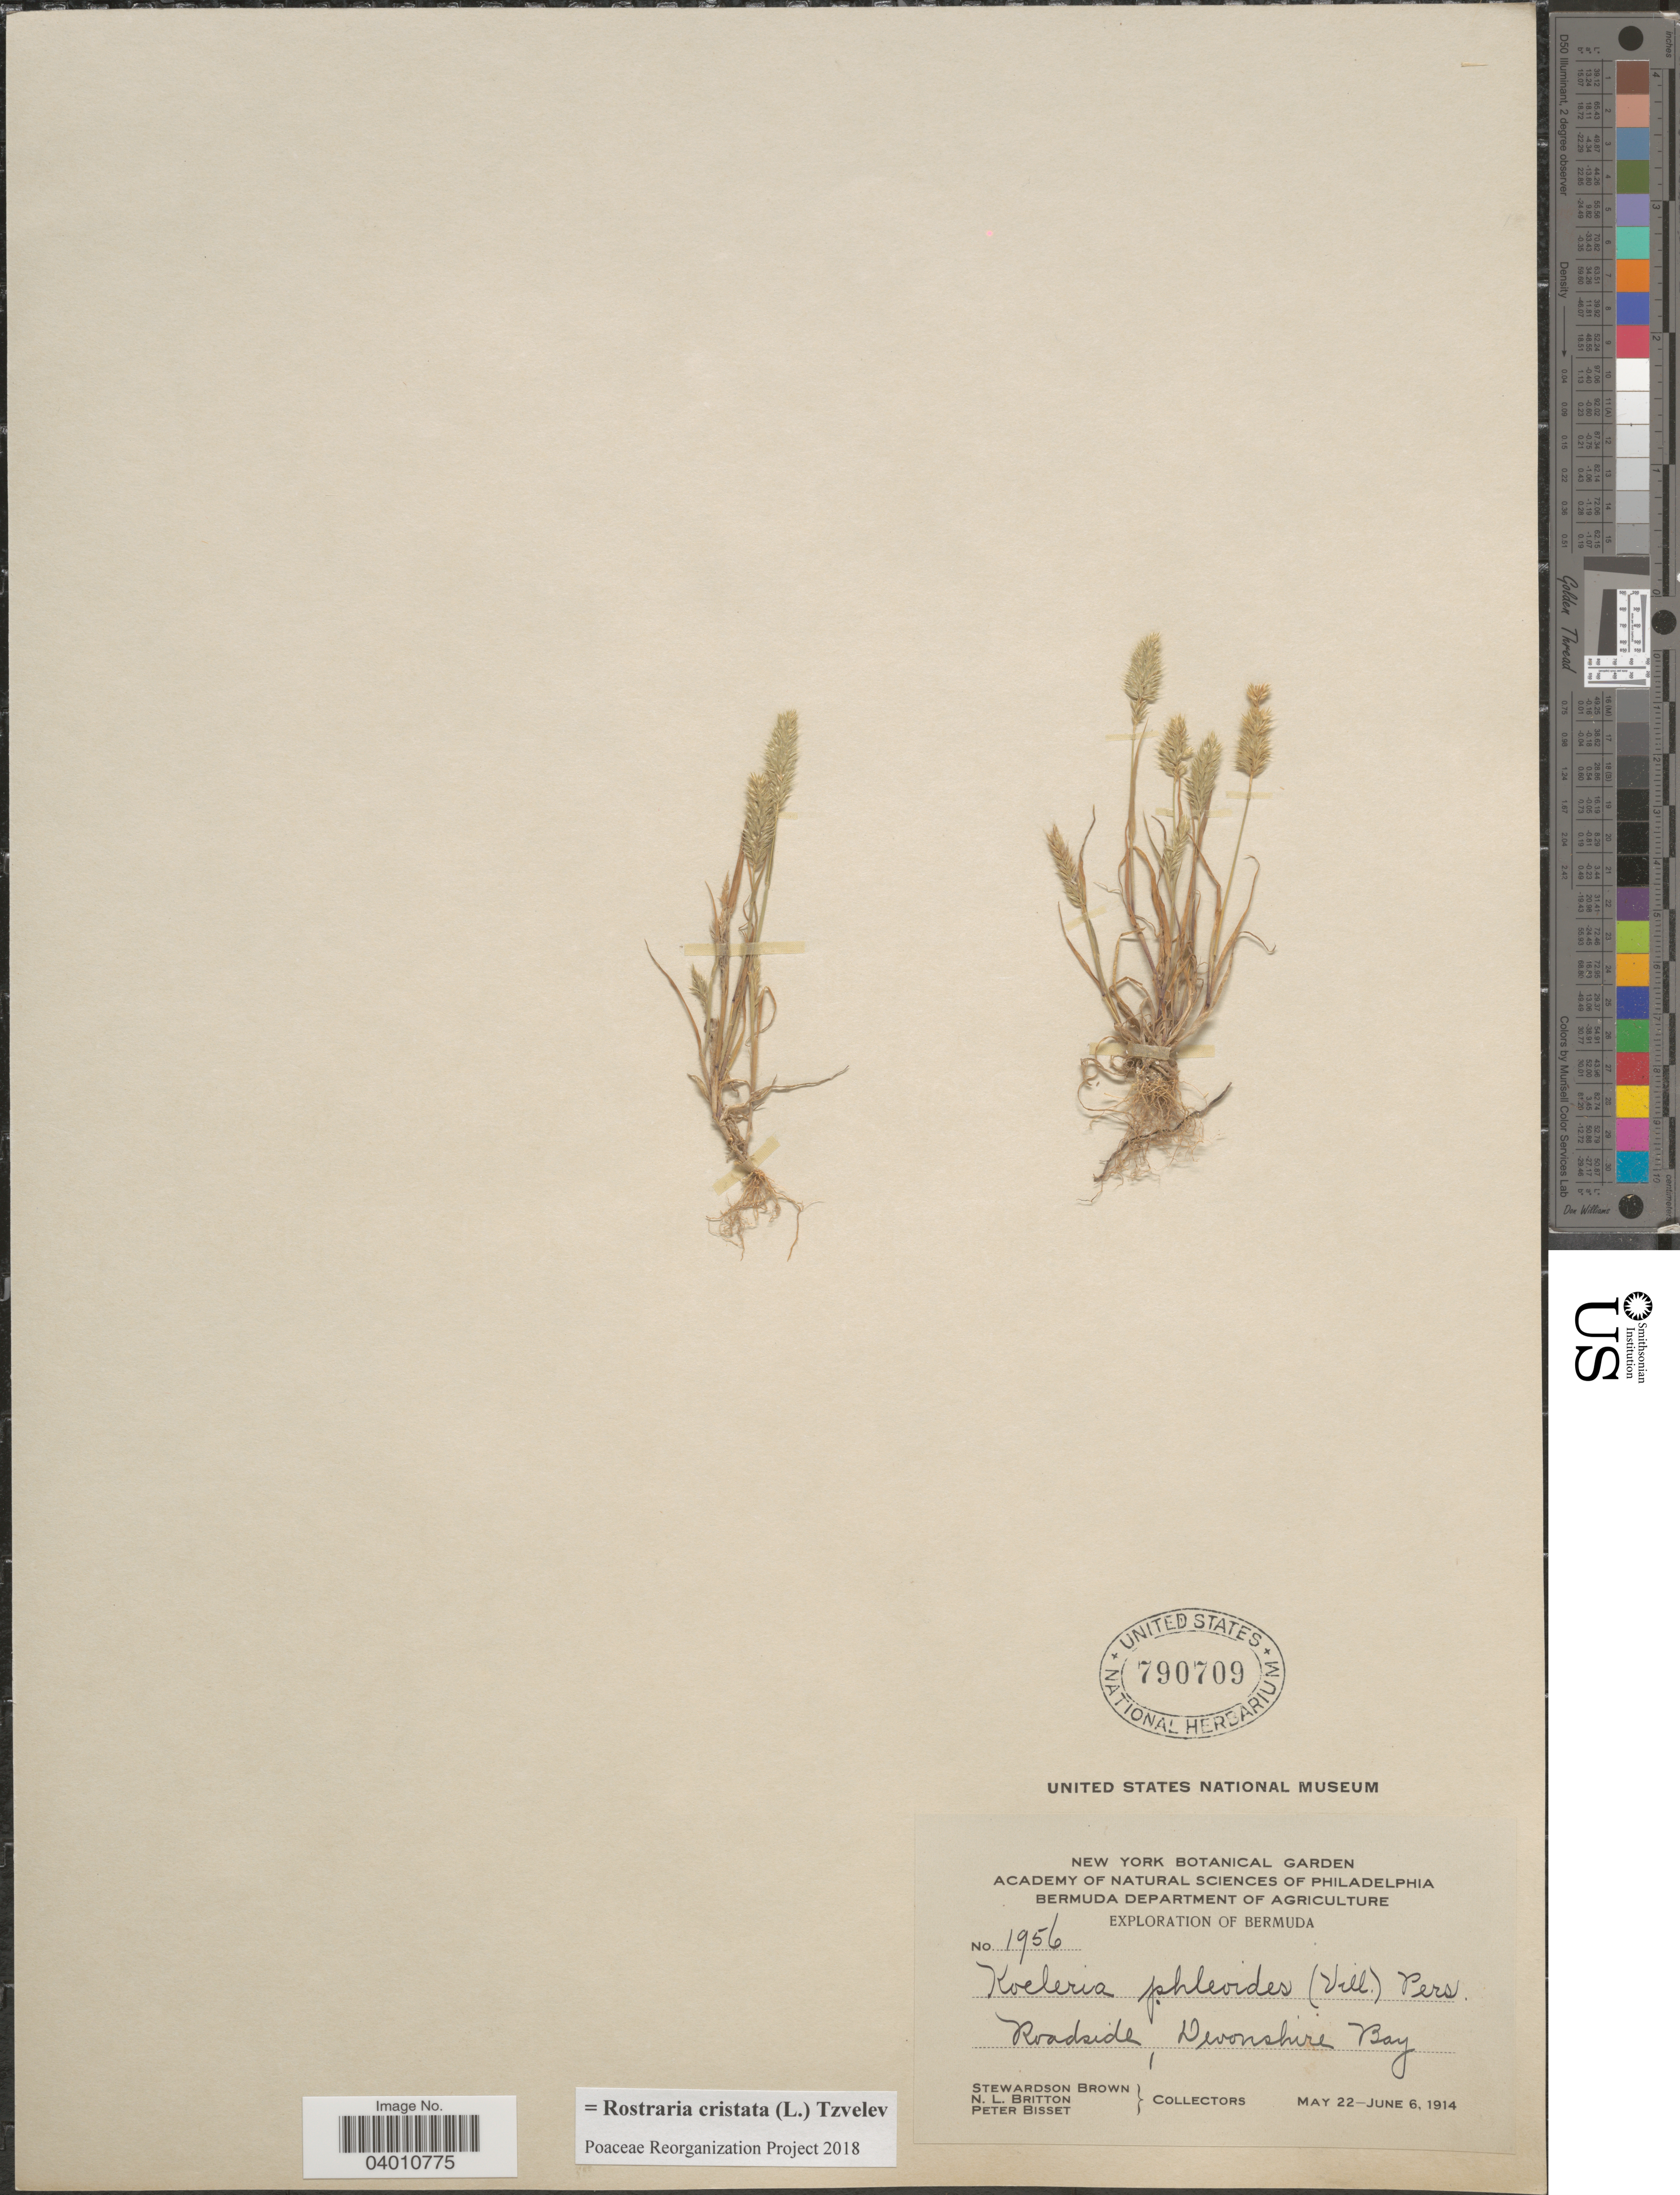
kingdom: Plantae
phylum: Tracheophyta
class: Liliopsida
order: Poales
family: Poaceae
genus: Rostraria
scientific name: Rostraria cristata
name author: (L.) Tzvelev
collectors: S. Brown, Mrs. N. L. Britton & P. Bisset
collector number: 1956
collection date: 1914-05-22/1914-06-06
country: Bermuda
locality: Roadside, Devonshire Bay.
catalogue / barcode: US 790709